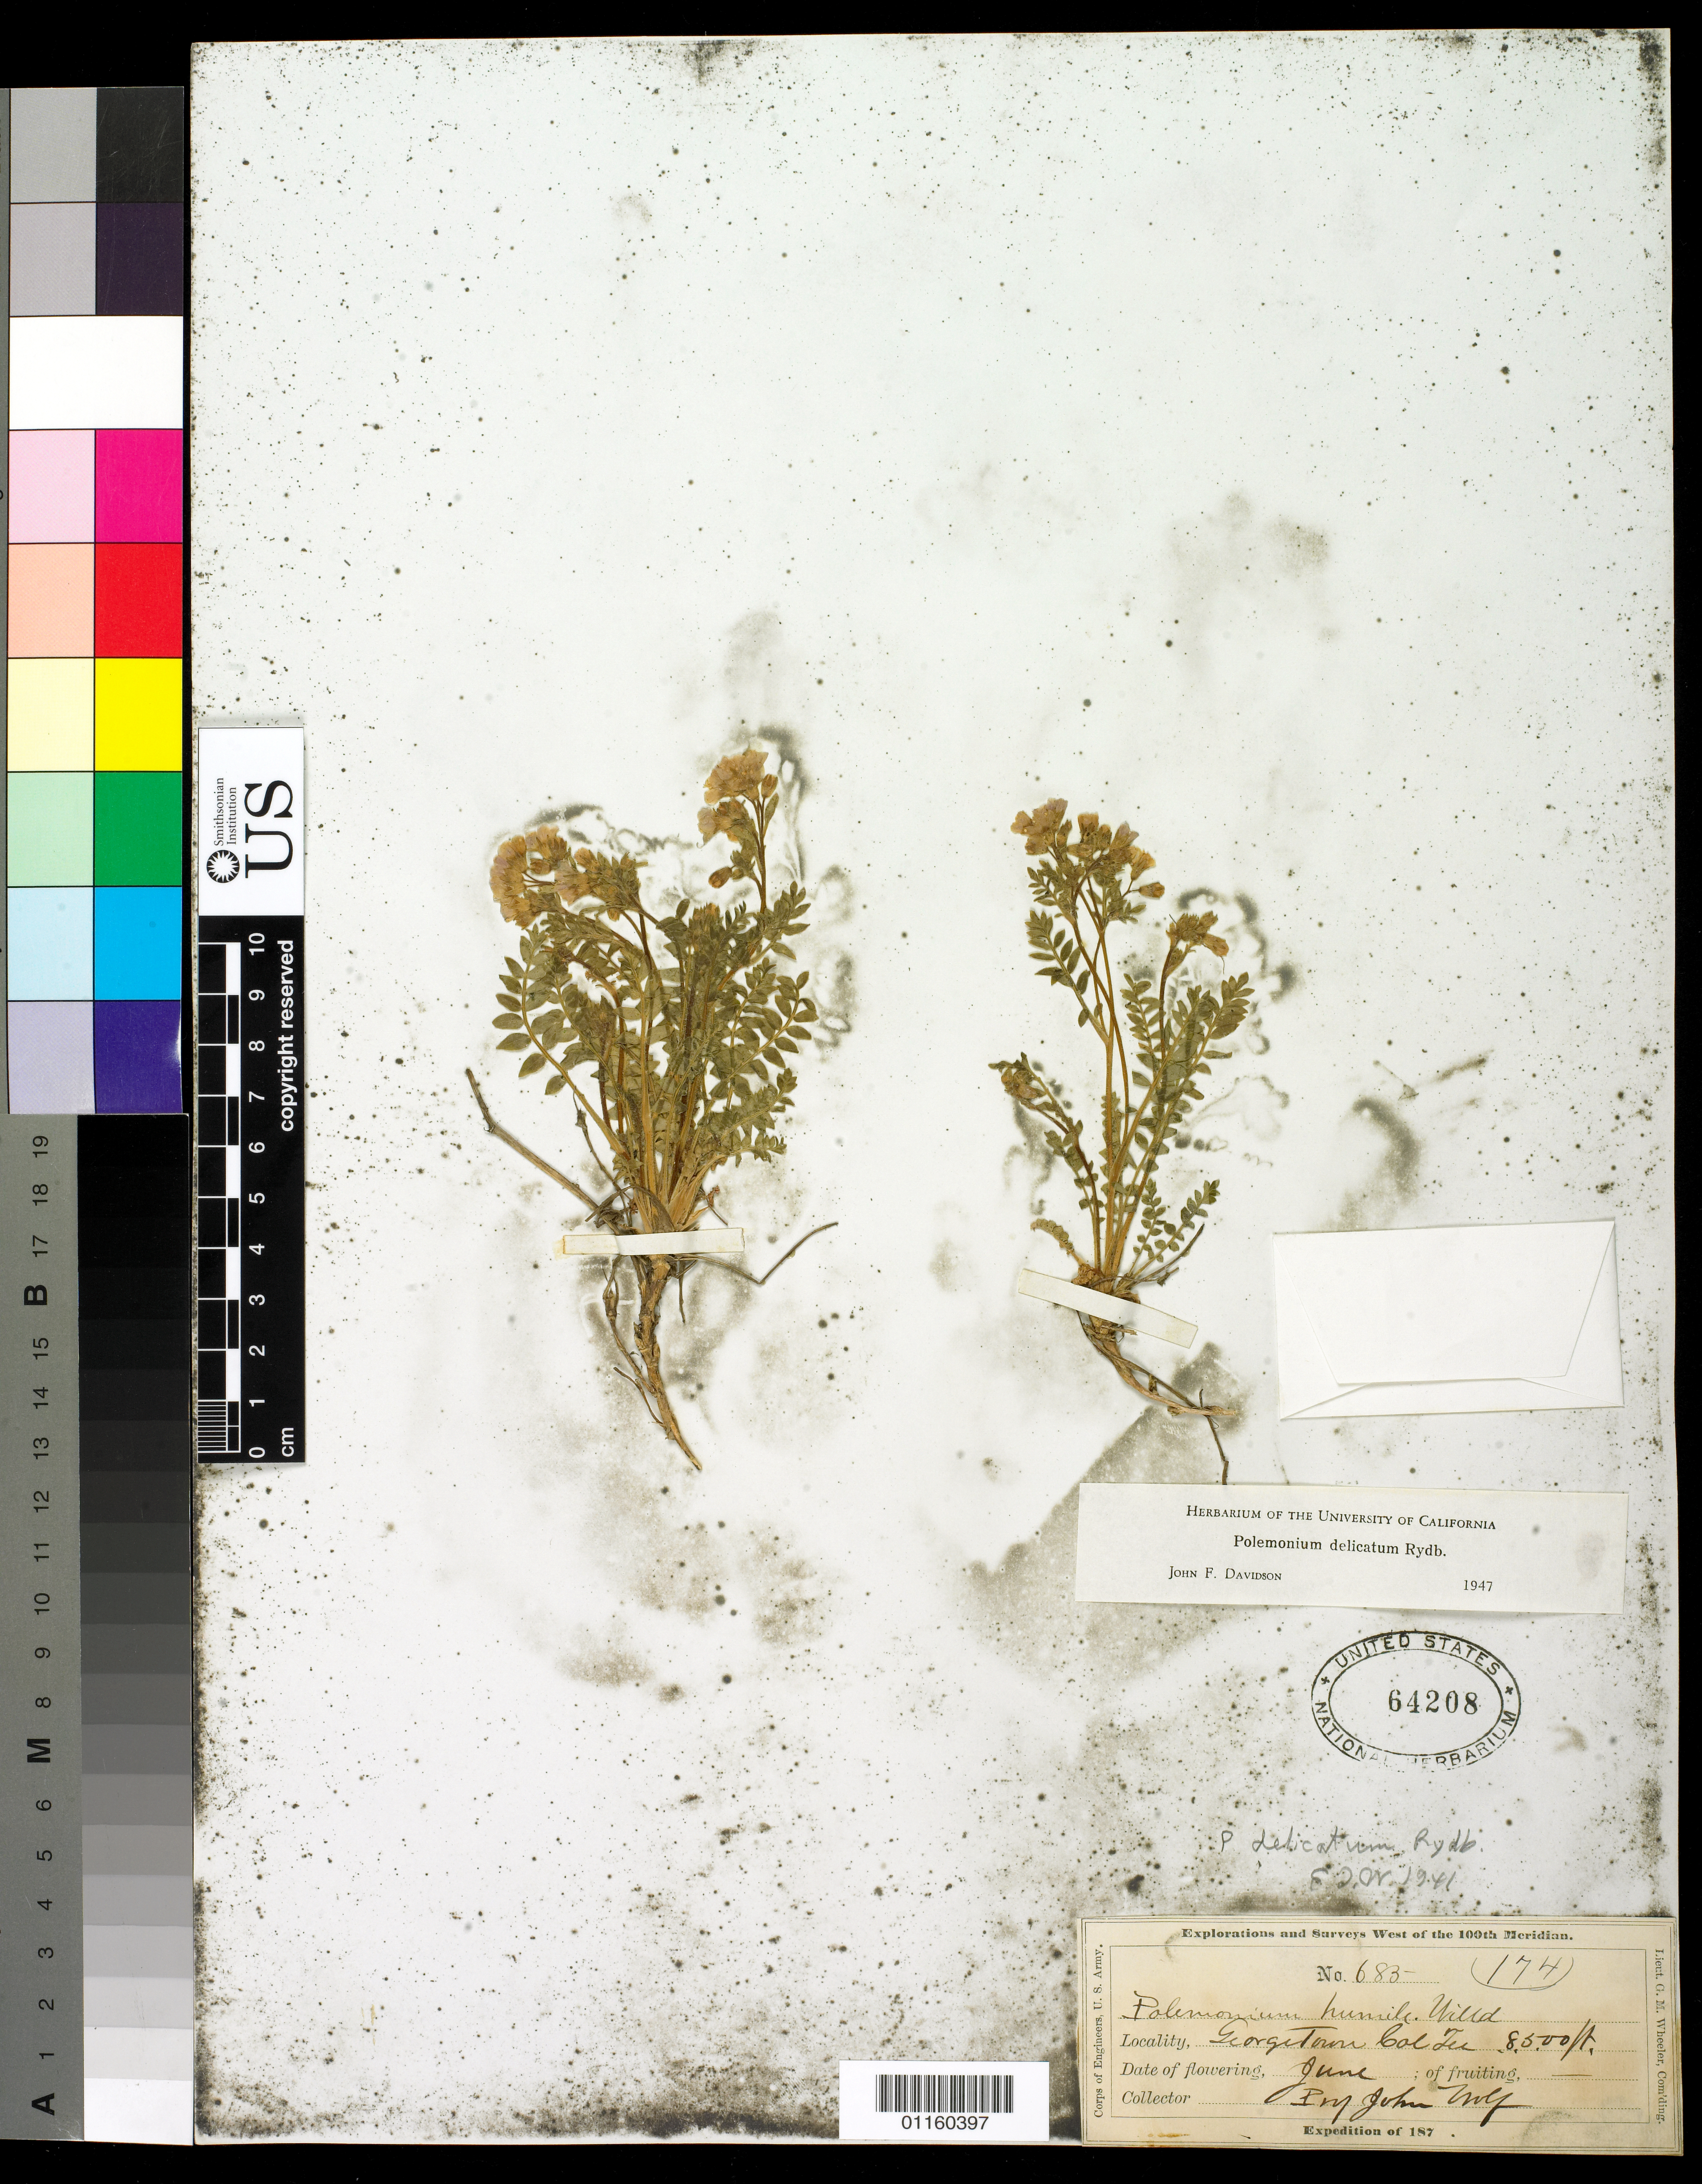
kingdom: Plantae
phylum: Tracheophyta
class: Magnoliopsida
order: Ericales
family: Polemoniaceae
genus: Polemonium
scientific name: Polemonium delicatum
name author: Rydb.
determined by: Davidson, J. F.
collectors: J. Wolf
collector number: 683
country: United States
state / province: Colorado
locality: Georgetown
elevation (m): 2591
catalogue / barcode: US 64208